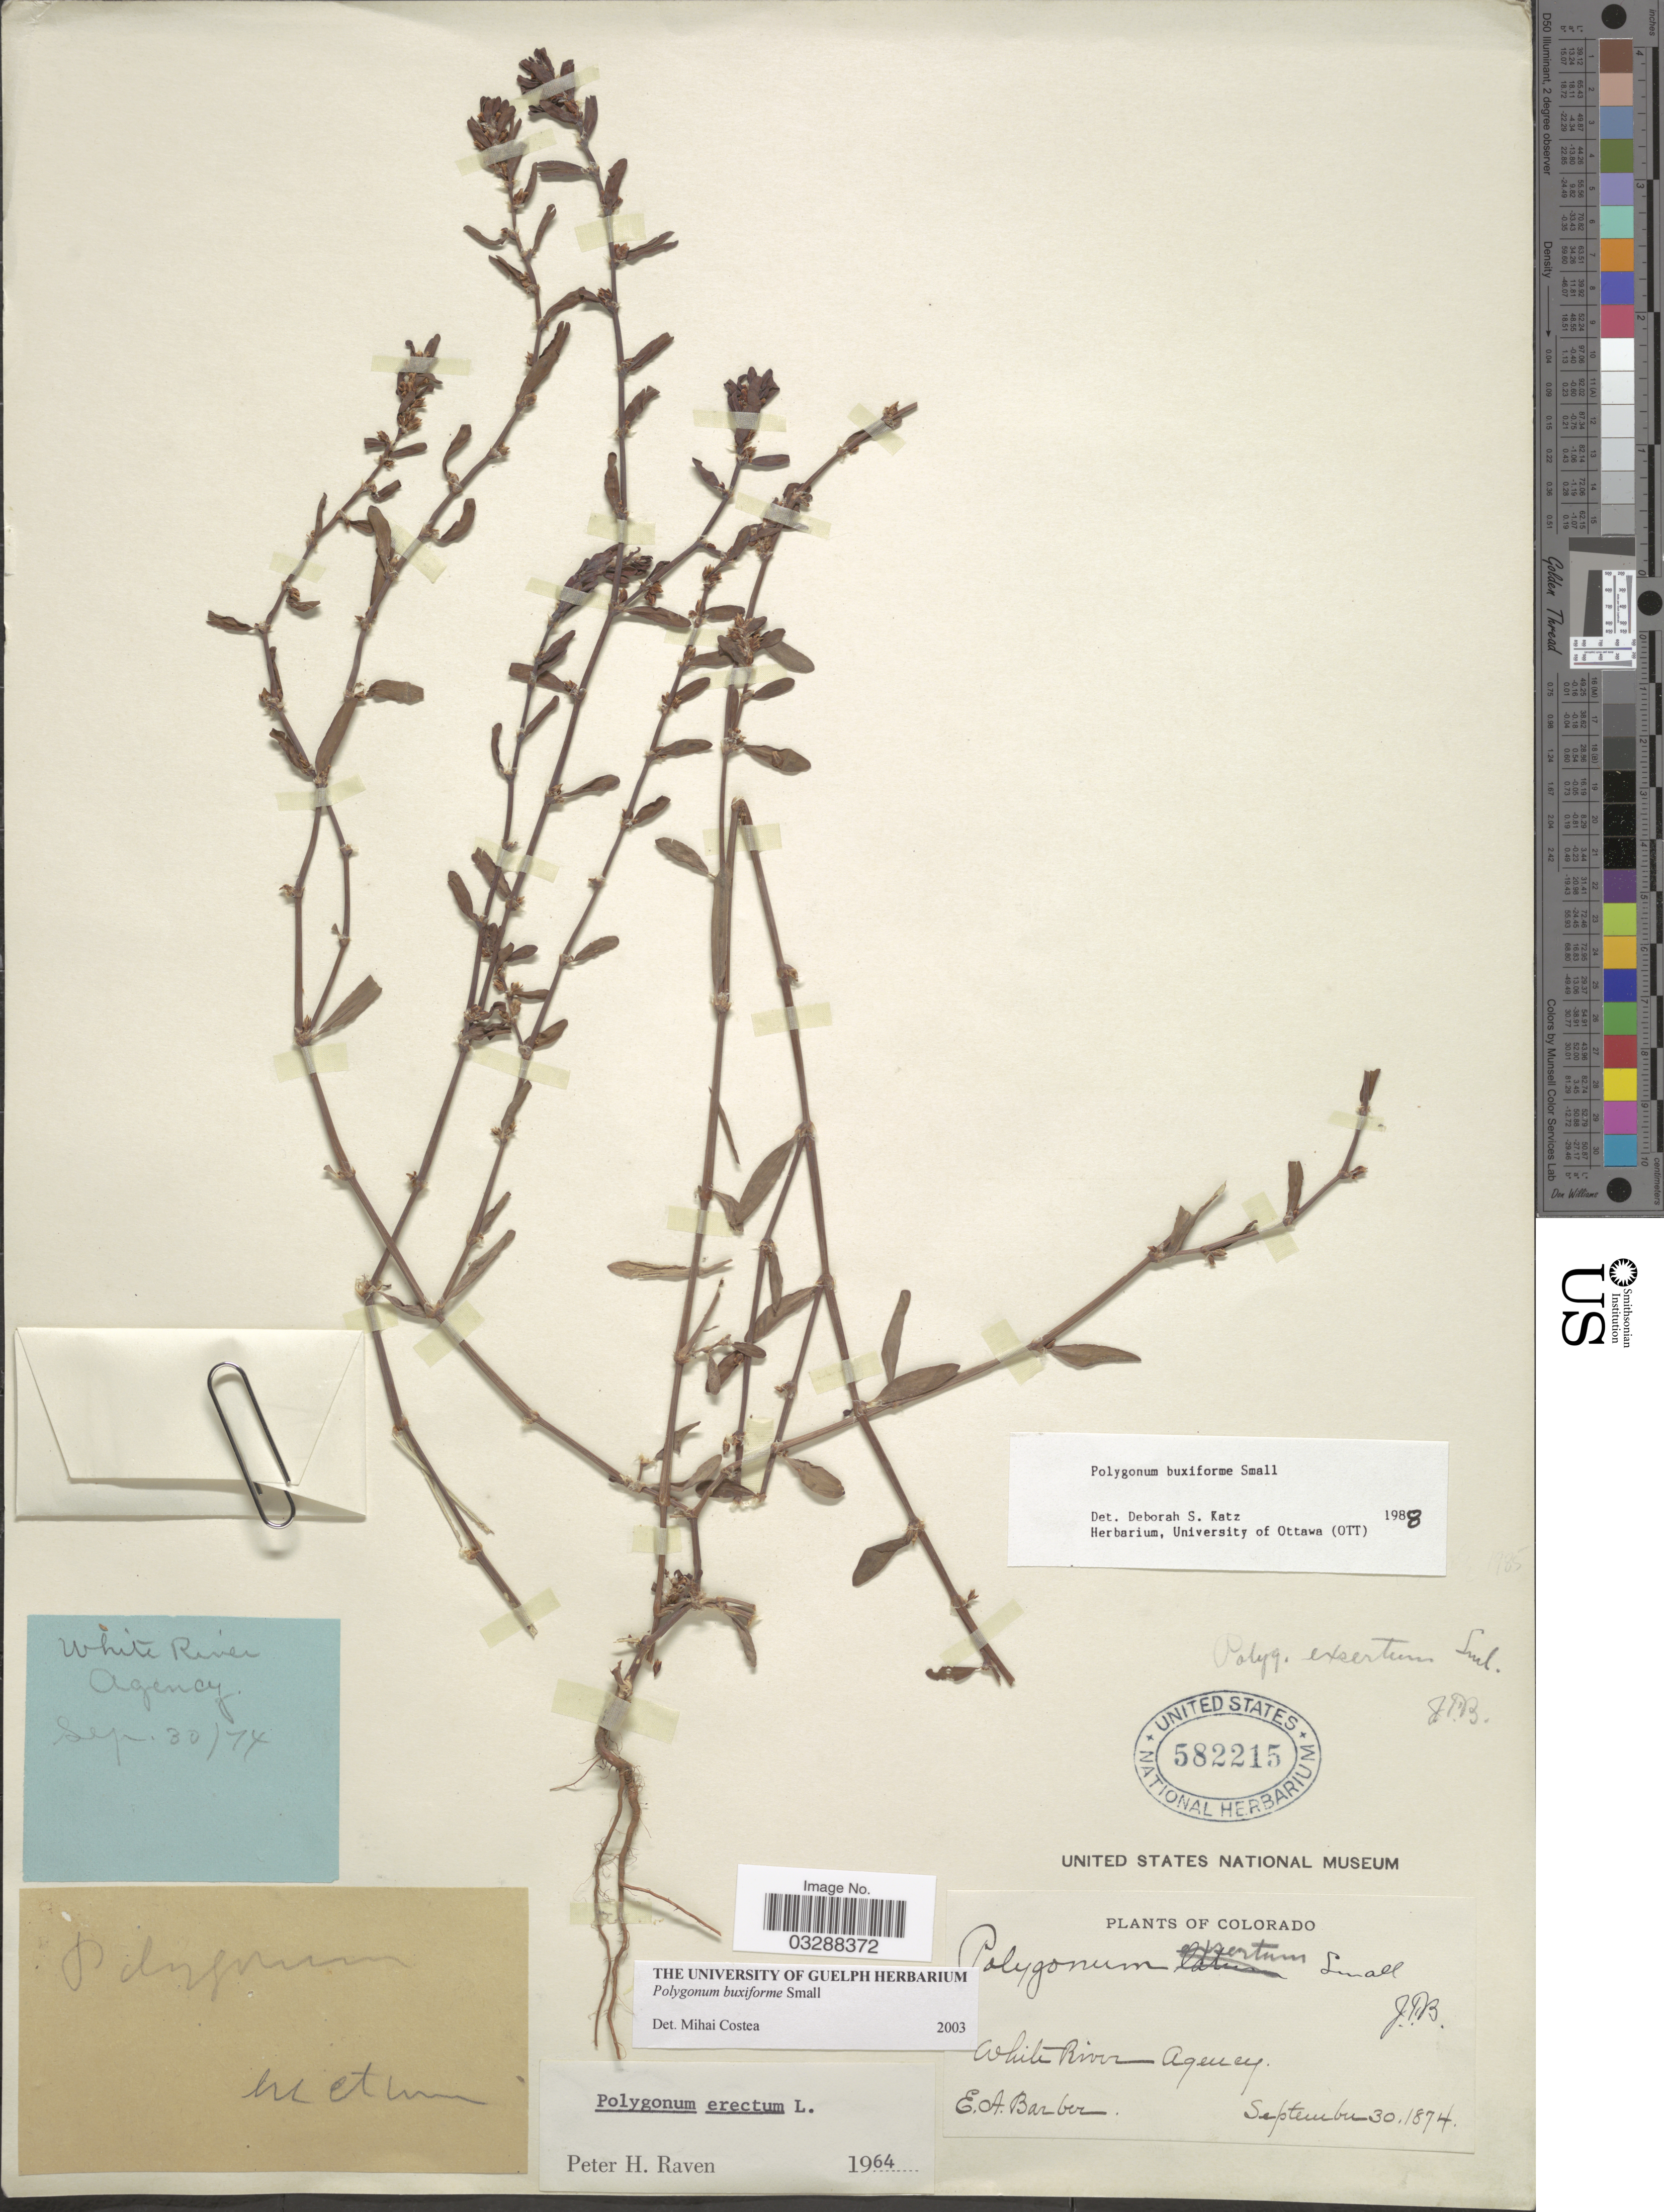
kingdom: Plantae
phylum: Tracheophyta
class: Magnoliopsida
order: Caryophyllales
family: Polygonaceae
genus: Polygonum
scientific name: Polygonum buxiforme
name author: Small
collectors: E. Barber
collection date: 1874-09-30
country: United States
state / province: Colorado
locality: White River Agency.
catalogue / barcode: US 582215